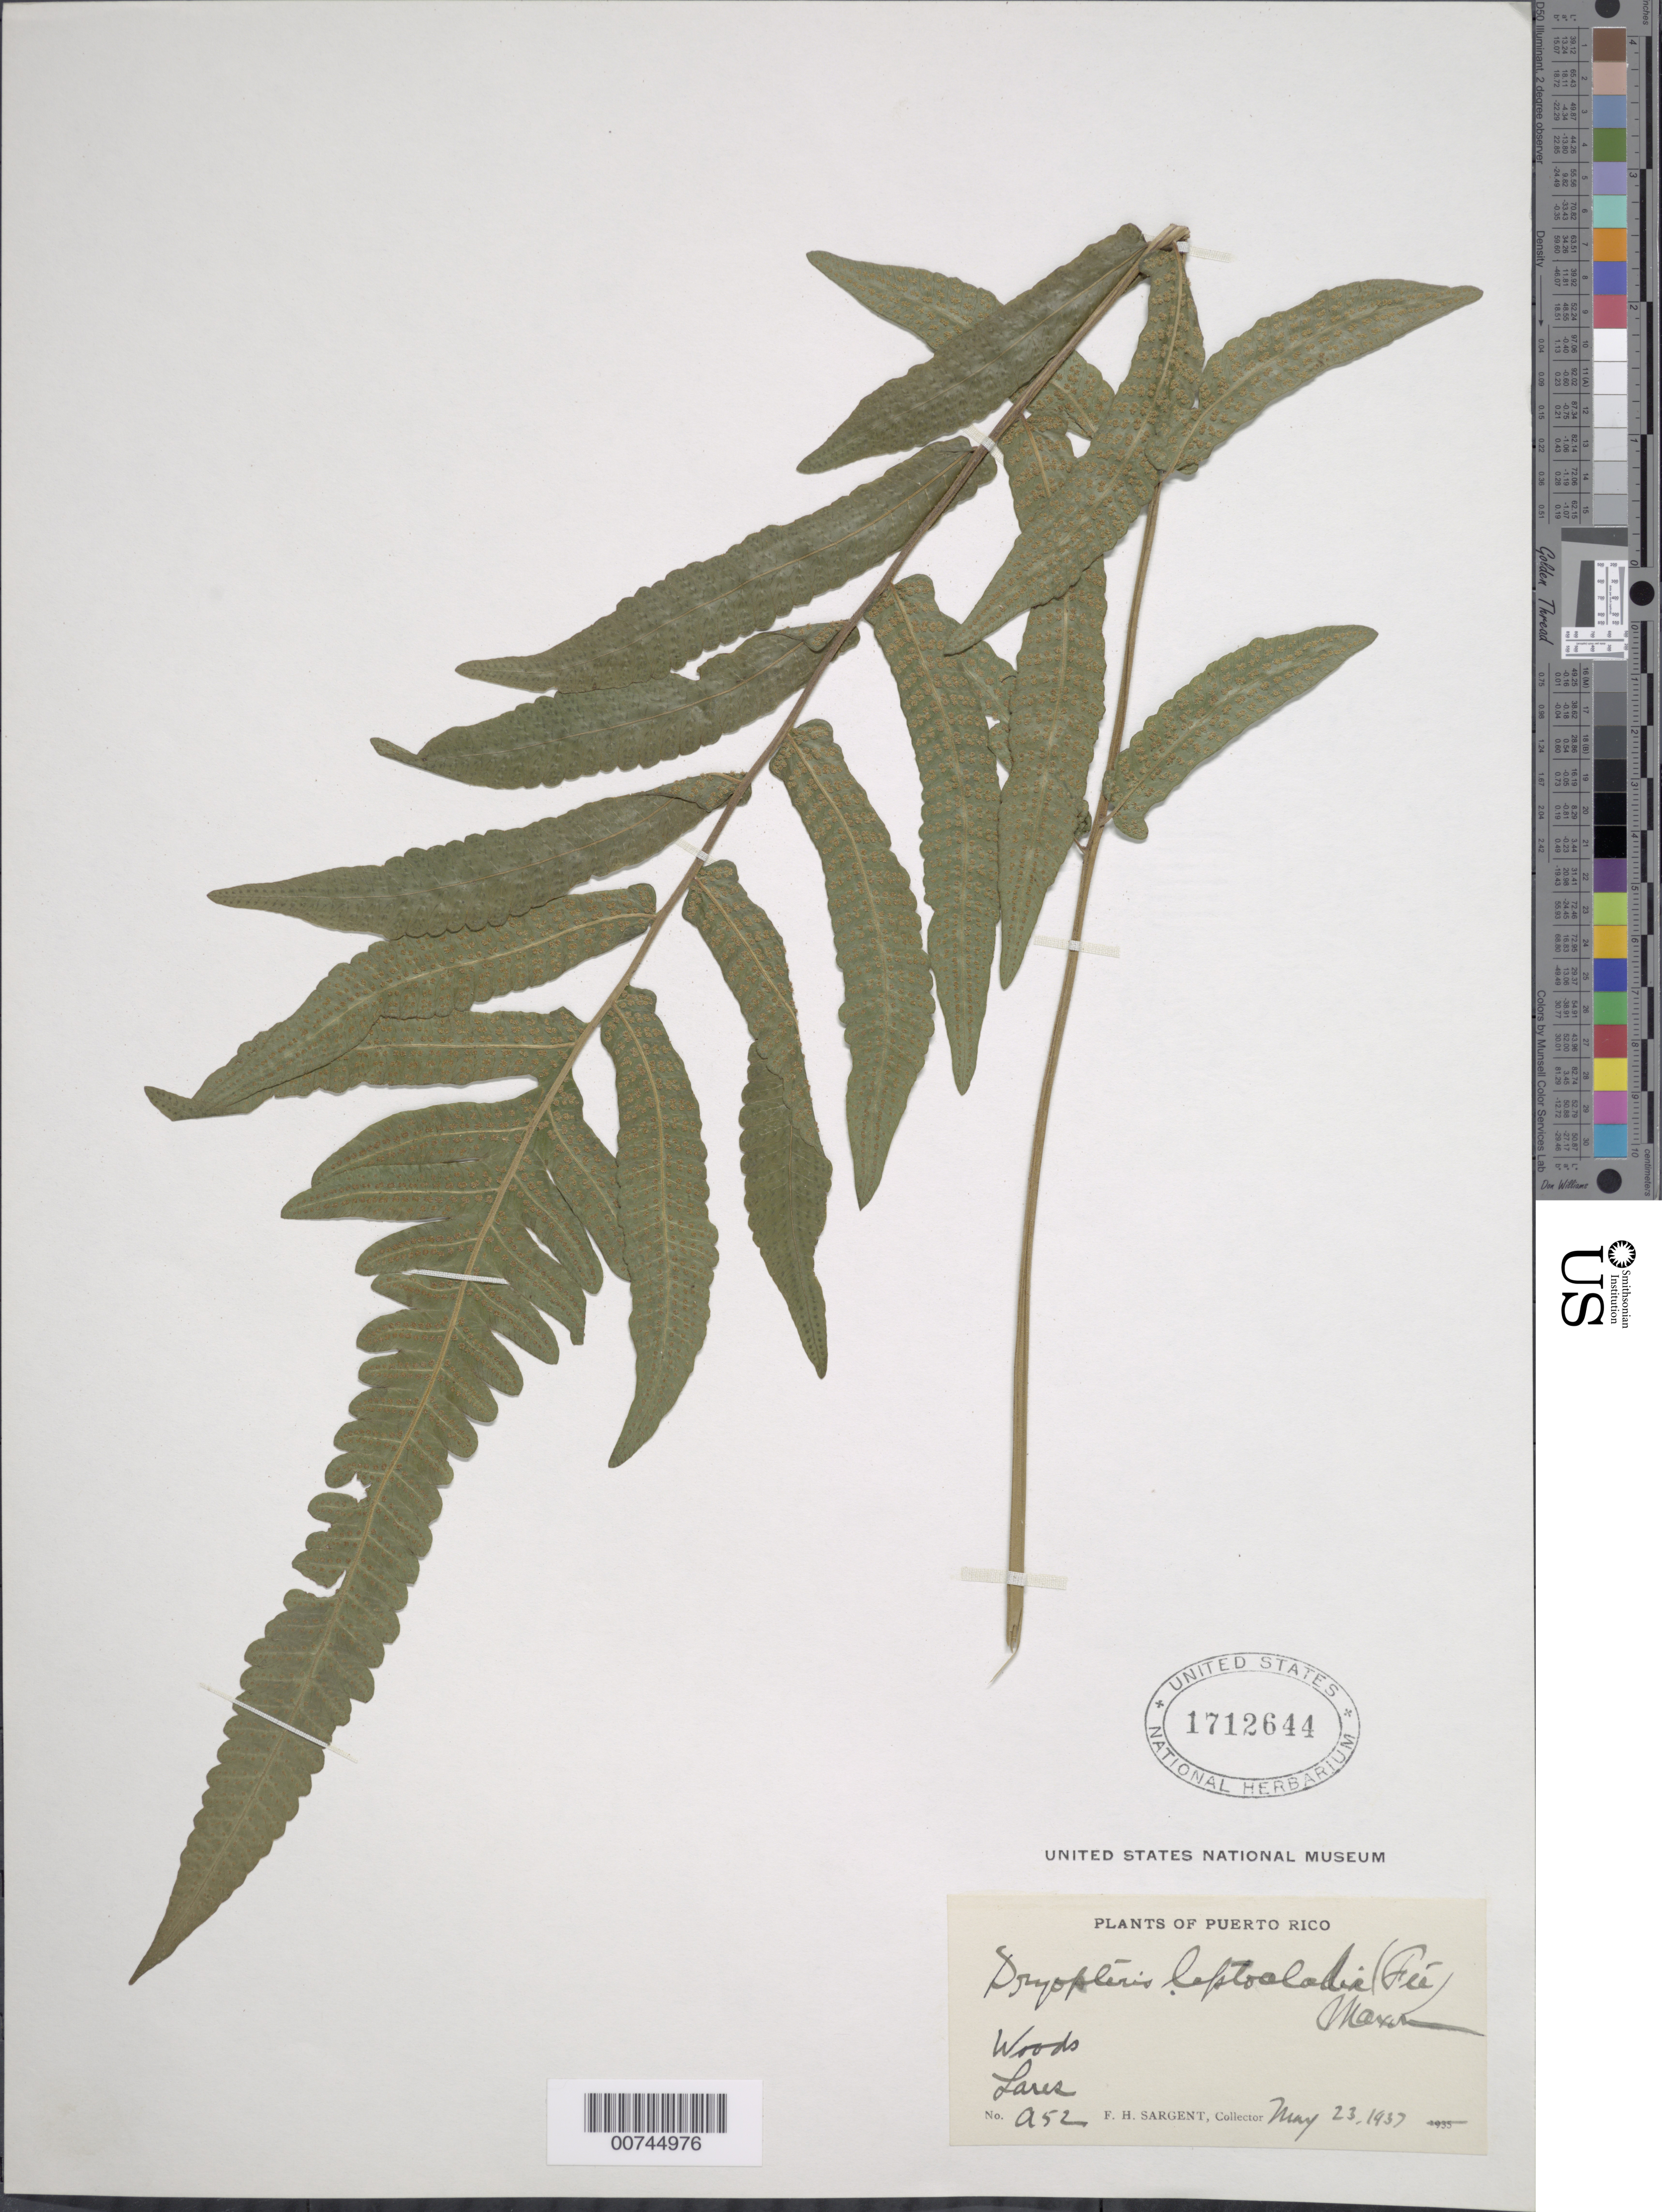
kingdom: Plantae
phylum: Tracheophyta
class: Polypodiopsida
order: Polypodiales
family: Thelypteridaceae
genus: Goniopteris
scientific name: Goniopteris leptocladia (Fée) comb. nov., ined 2015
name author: (Fée)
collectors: F. H. Sargent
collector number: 52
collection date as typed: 23 May 1937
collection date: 1937-05-23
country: Puerto Rico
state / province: Lares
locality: Lares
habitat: Woods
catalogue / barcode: US 744976